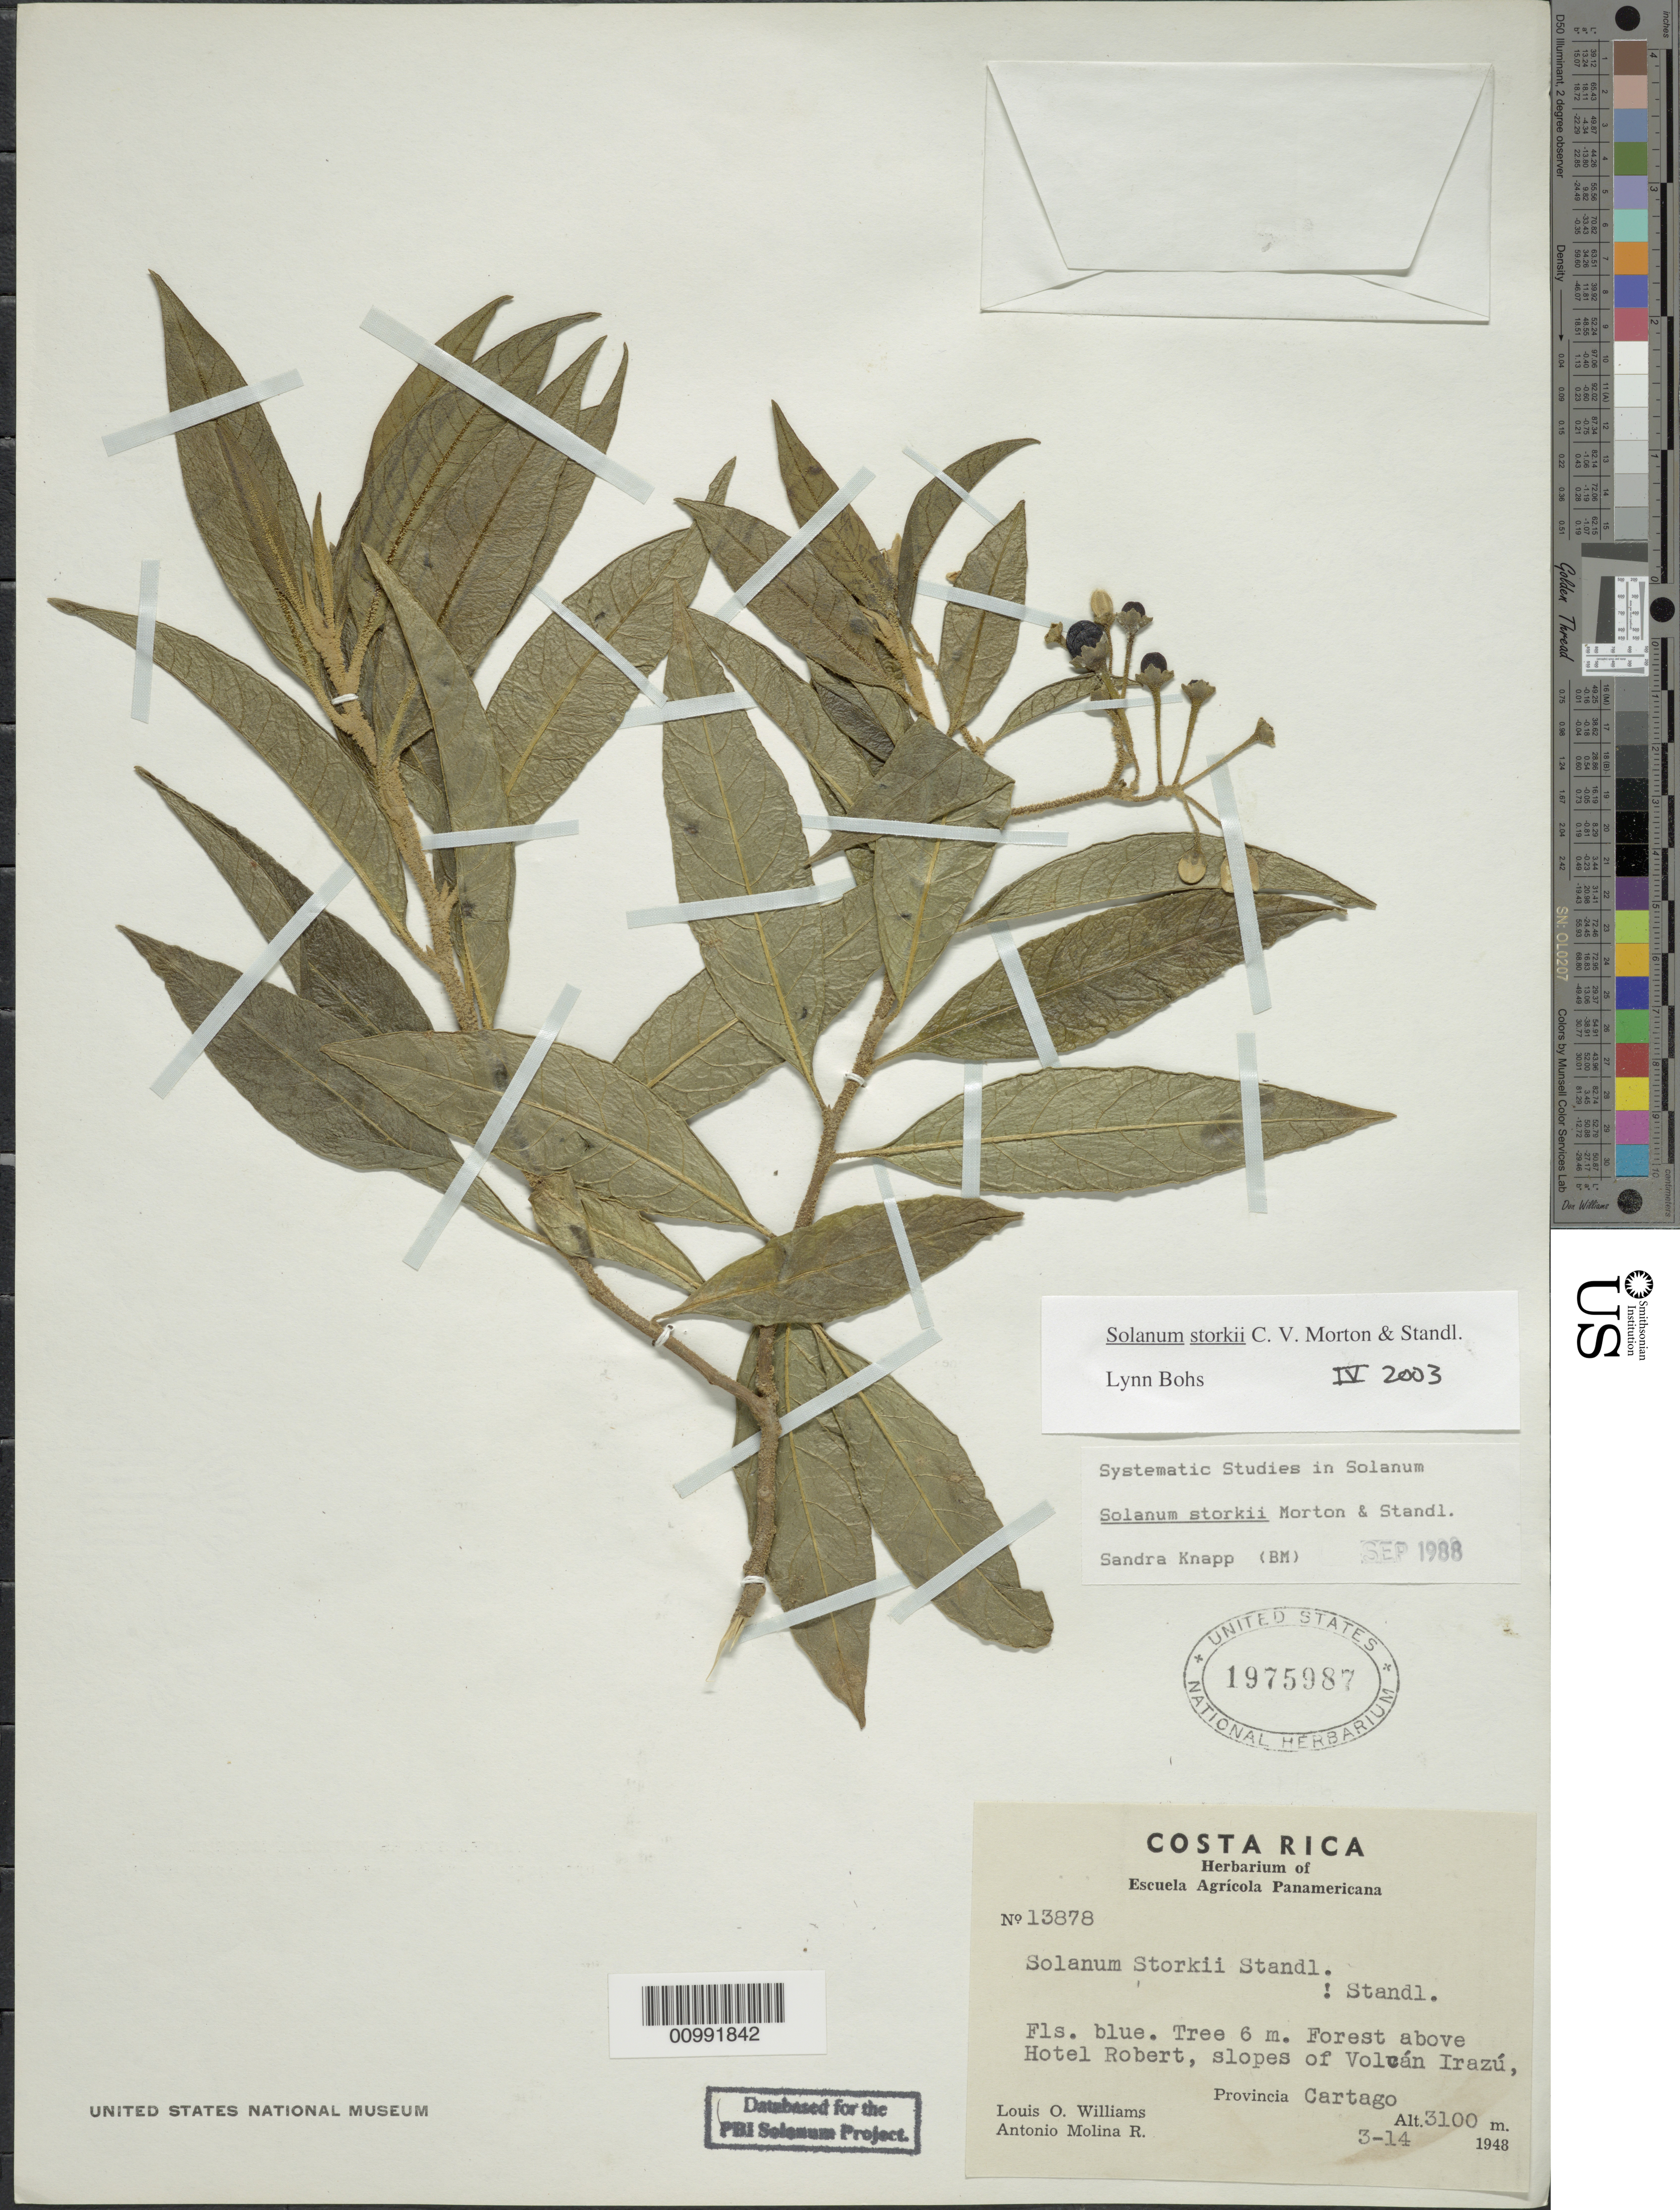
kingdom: Plantae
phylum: Tracheophyta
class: Magnoliopsida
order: Solanales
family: Solanaceae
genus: Solanum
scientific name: Solanum storkii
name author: C.V. Morton & Standl.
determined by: Bohs, L. A.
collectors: L. O. Williams & A. R. Molina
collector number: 13878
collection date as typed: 14 Mar 1948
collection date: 1948-03-14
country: Costa Rica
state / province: Cartago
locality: Forest above Hotel Robert, slopes of Volcán Irazú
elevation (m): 3100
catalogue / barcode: US 1975987